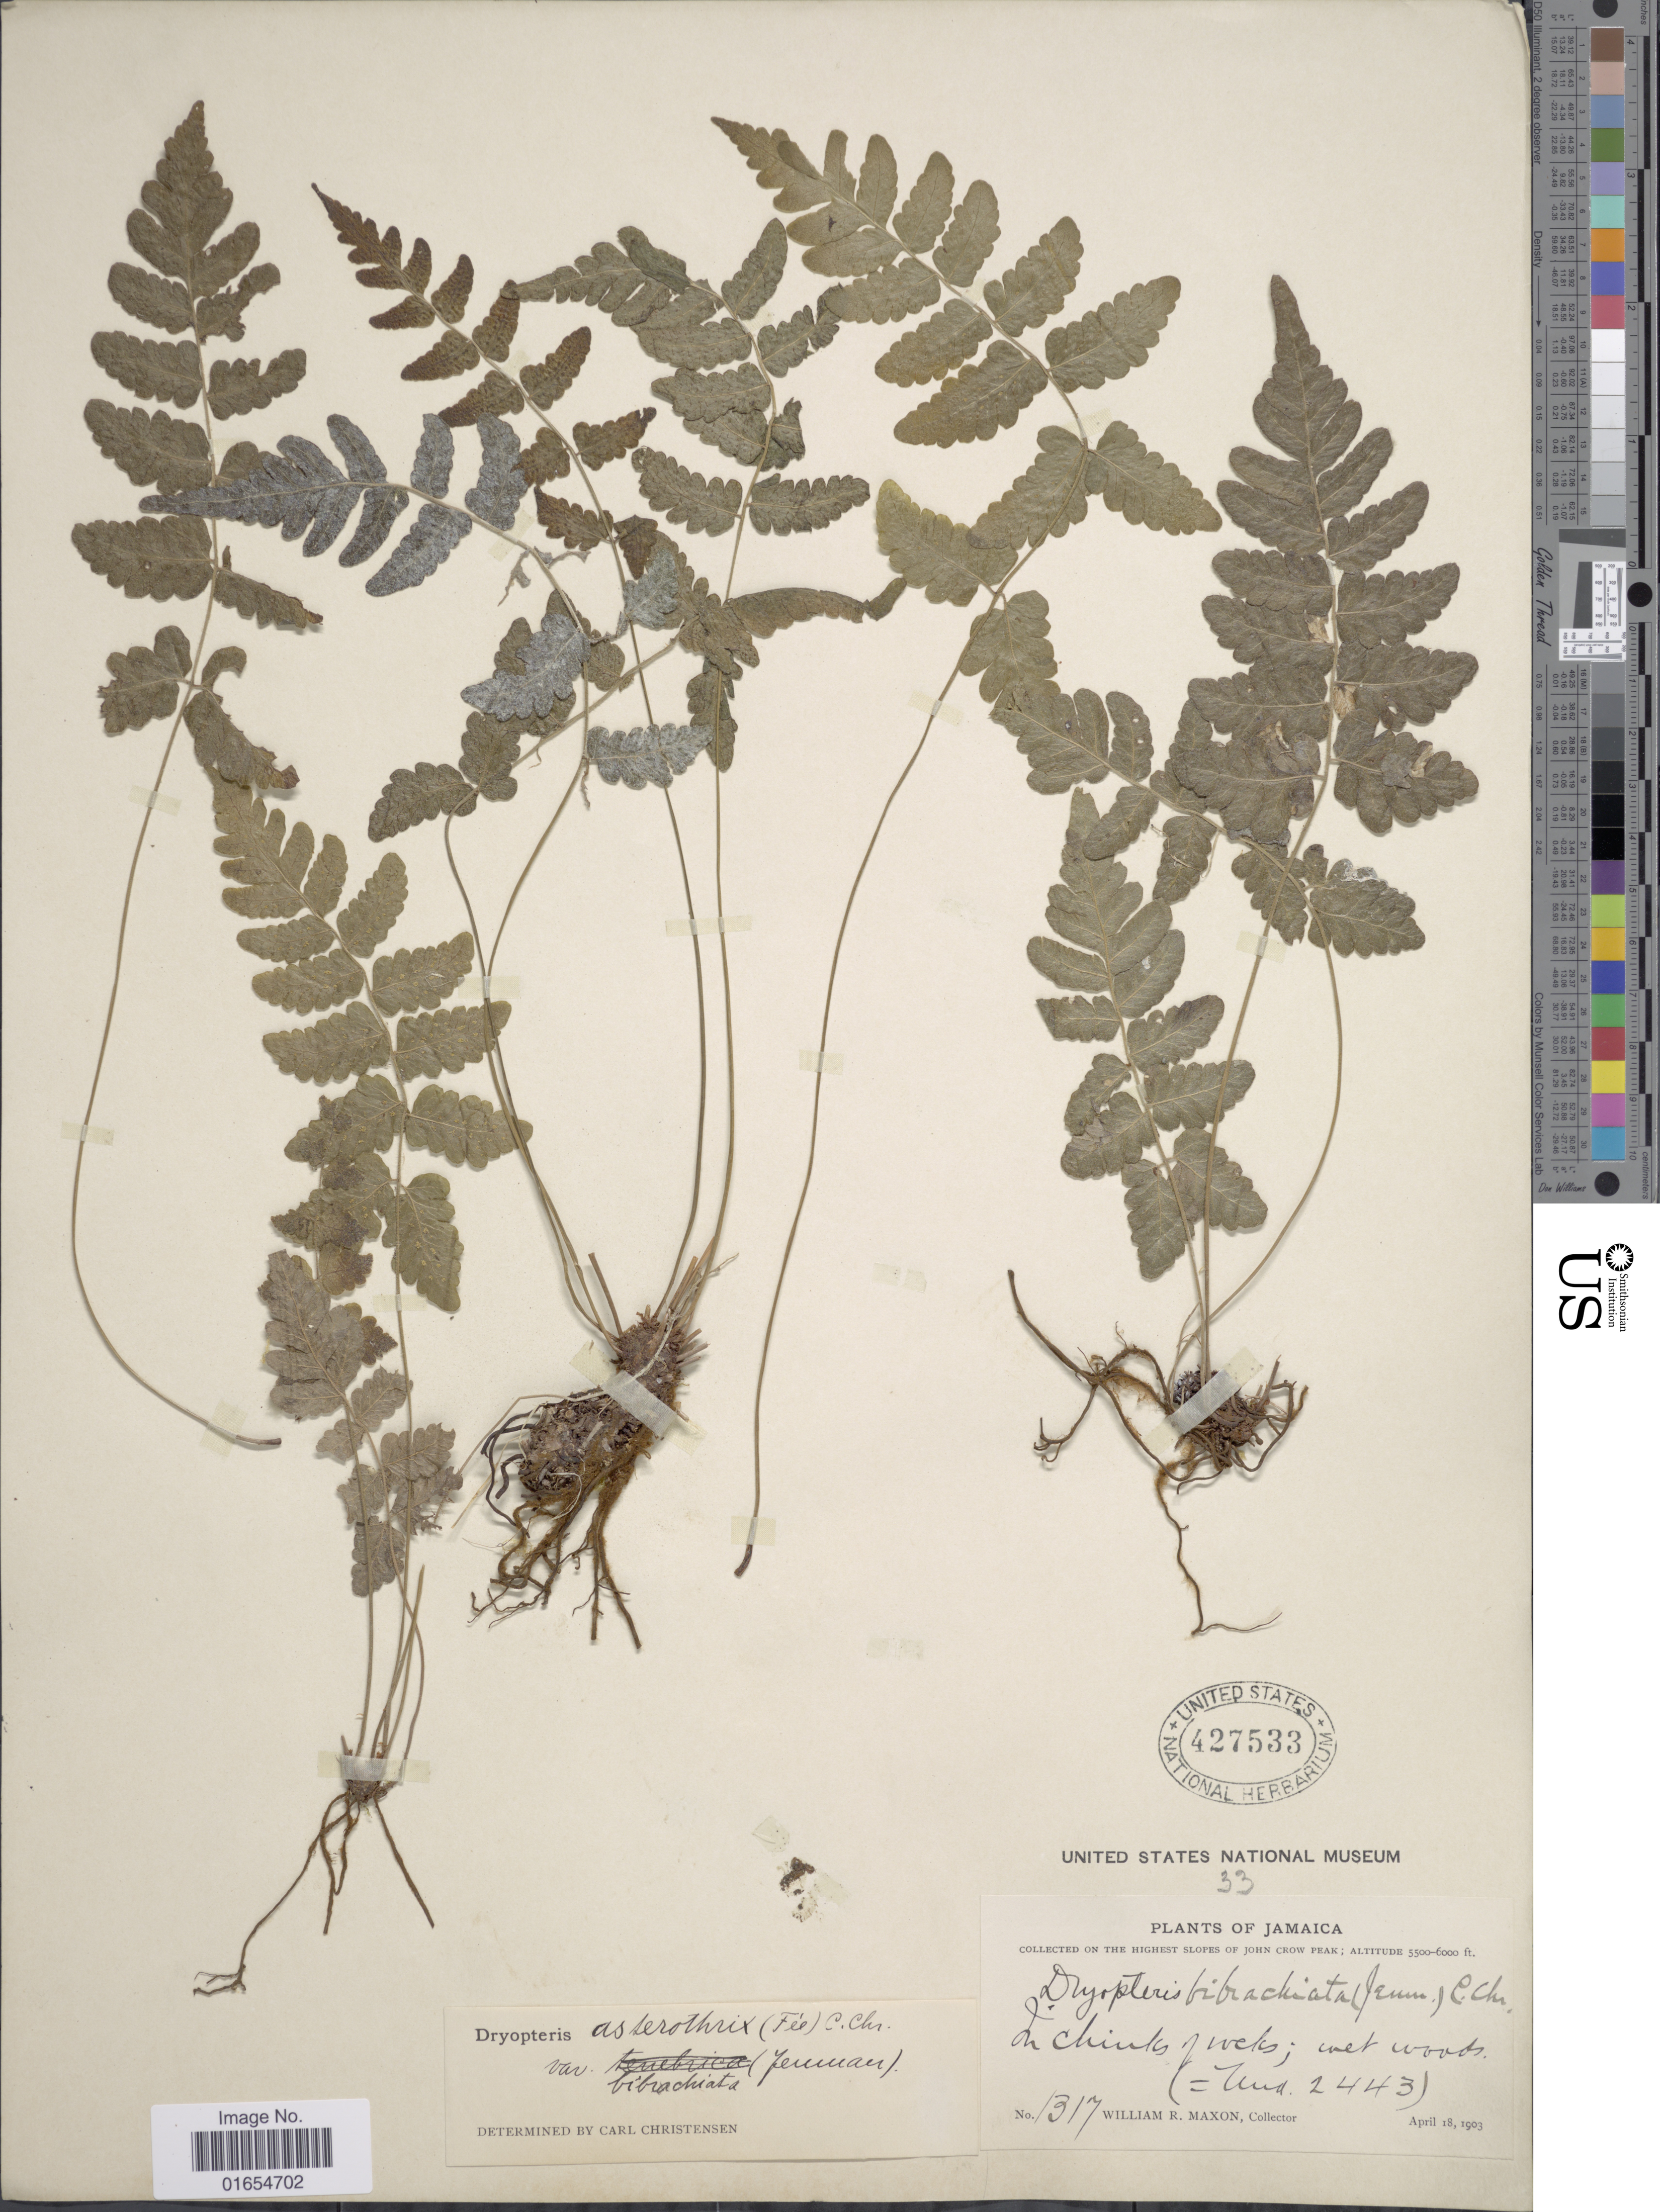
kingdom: Plantae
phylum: Tracheophyta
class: Polypodiopsida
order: Polypodiales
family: Thelypteridaceae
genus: Goniopteris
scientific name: Goniopteris pellita (Willd.) comb. nov., ined 2015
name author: (Willd.)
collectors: W. R. Maxon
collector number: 1317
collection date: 1903-04-18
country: Jamaica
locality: Collected on the highest slopes of John Crow Peak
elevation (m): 1676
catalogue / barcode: US 427533